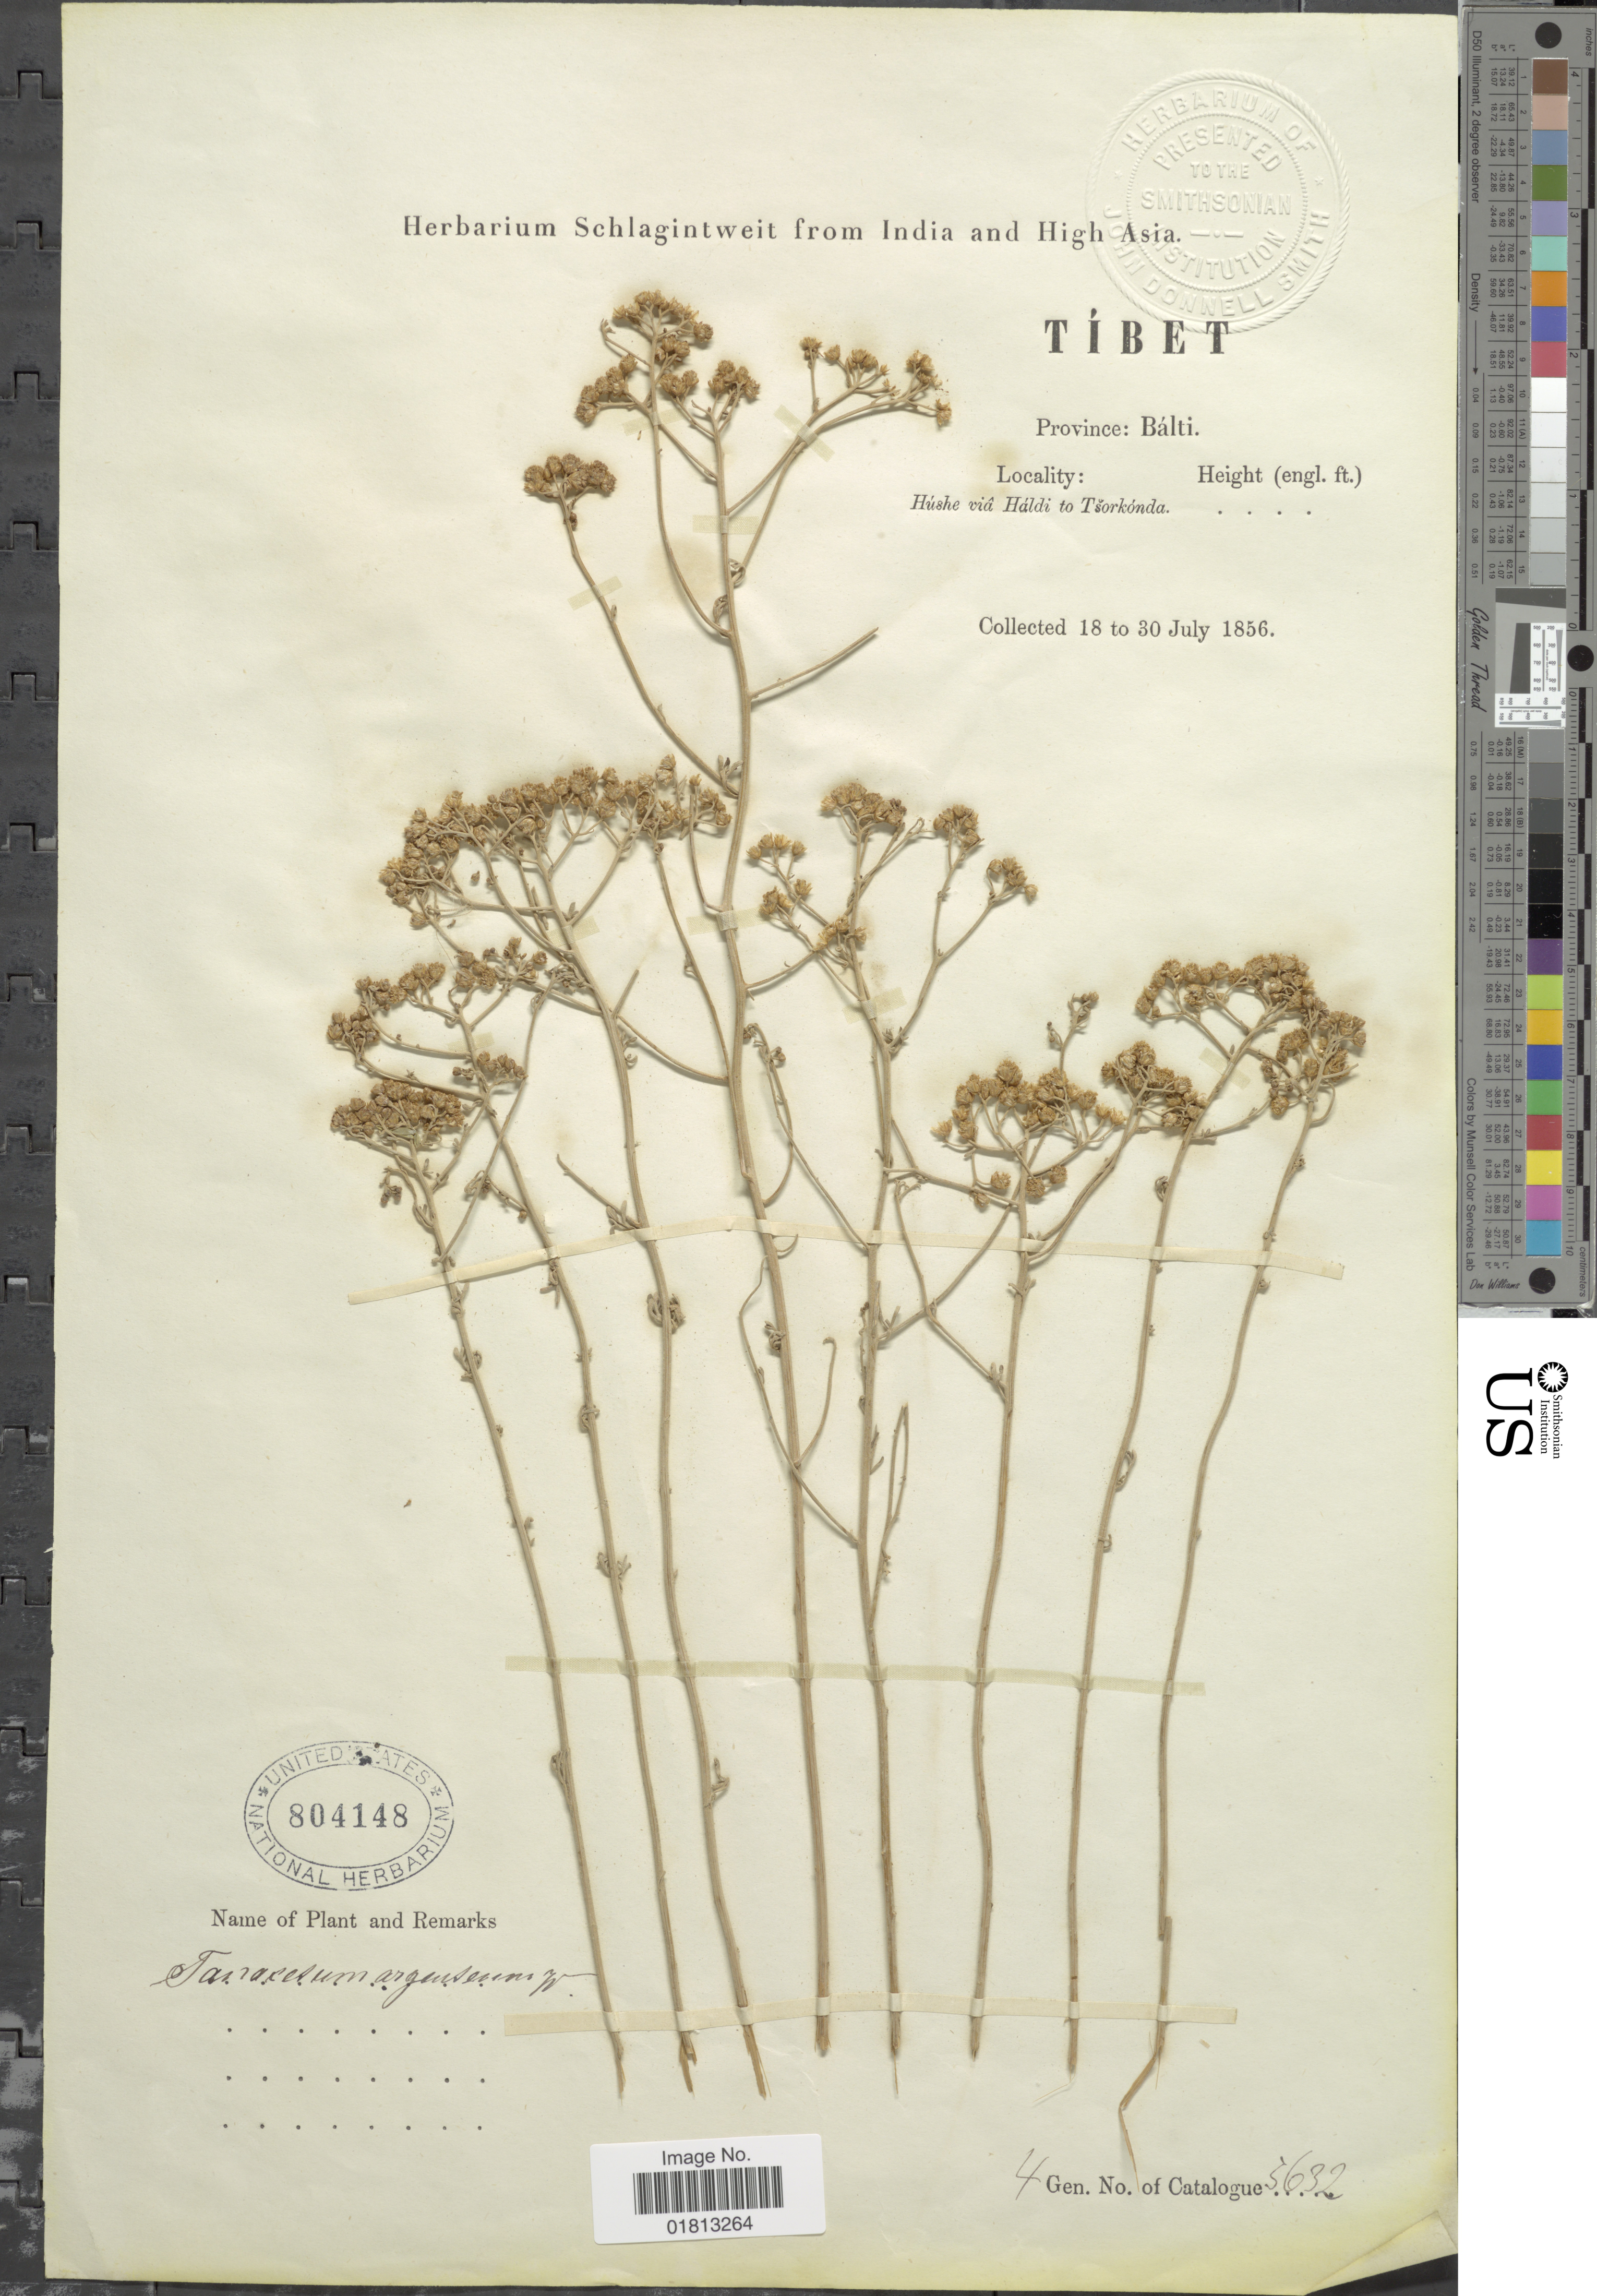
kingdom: Plantae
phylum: Tracheophyta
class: Magnoliopsida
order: Asterales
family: Asteraceae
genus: Tanacetum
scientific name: Tanacetum argenteum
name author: (Lam.) Willd.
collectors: ex herb. Schlagintweit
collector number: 3632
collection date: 1856-07-18/1856-07-30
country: China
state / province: Xizang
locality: Tibet. Province: Balti, Hushe via Haldi to Tsorkonda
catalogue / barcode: US 804148